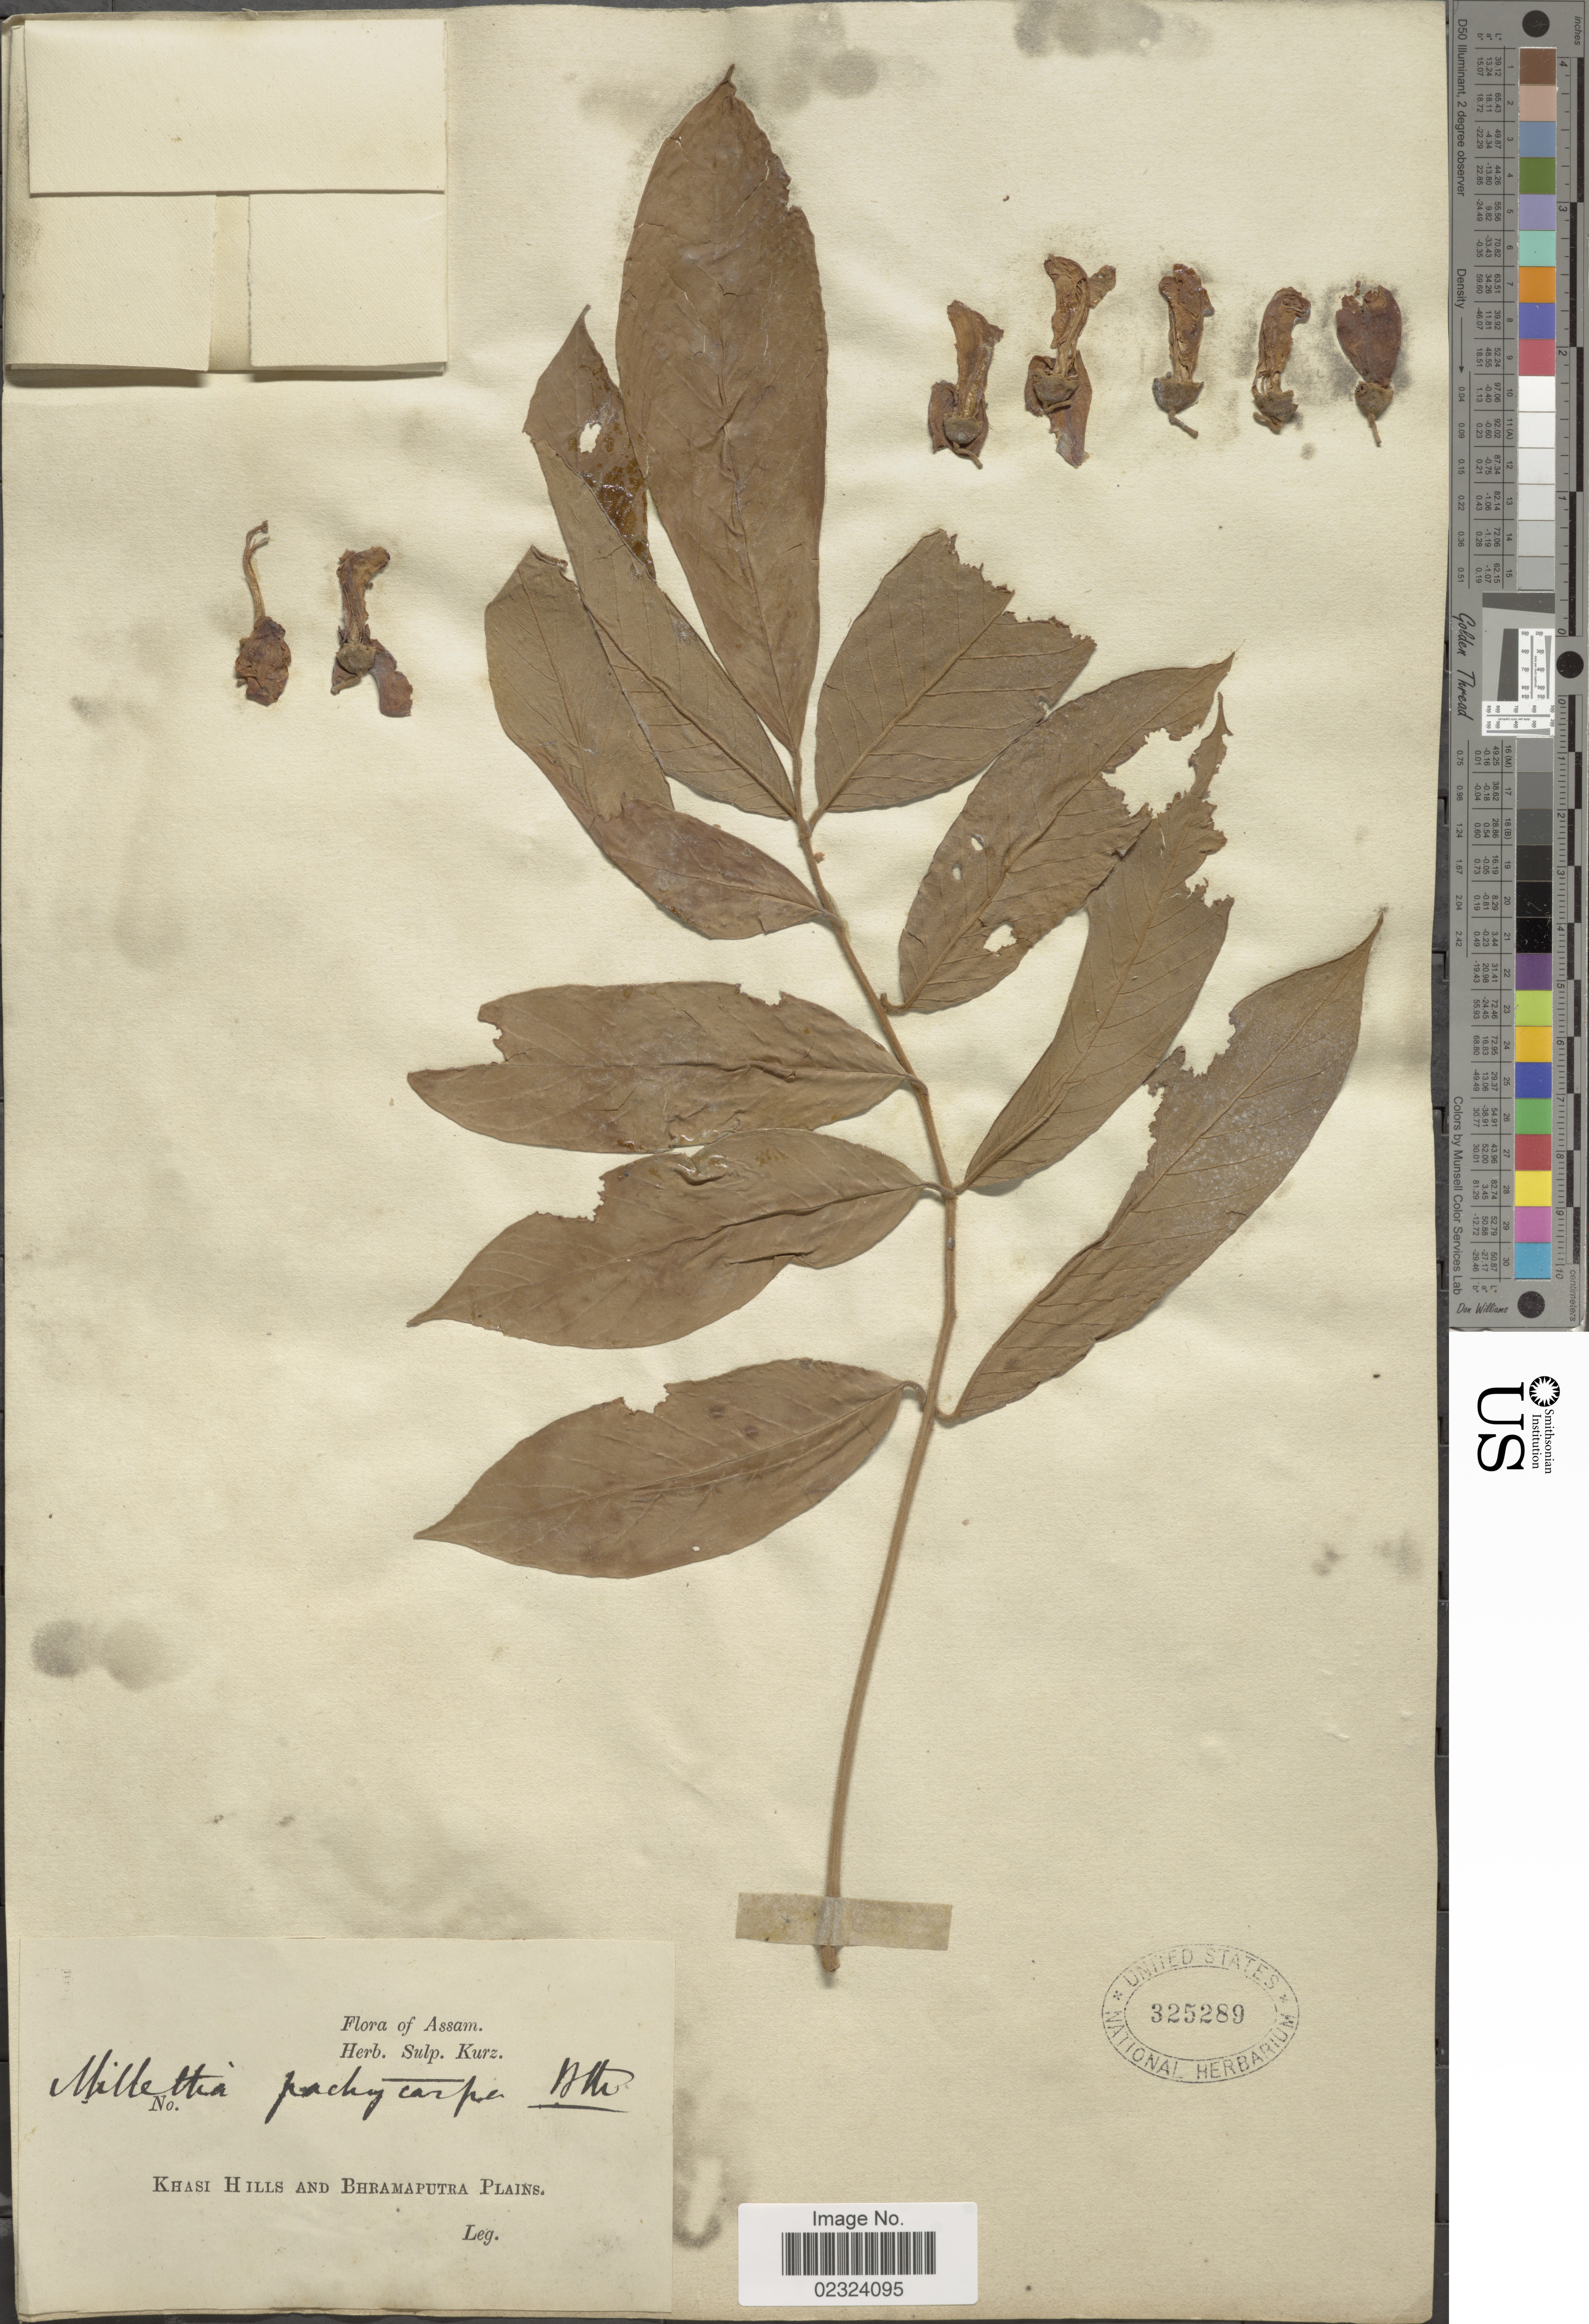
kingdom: Plantae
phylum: Tracheophyta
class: Magnoliopsida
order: Fabales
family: Fabaceae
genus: Millettia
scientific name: Millettia pachycarpa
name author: Benth.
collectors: ex herb. Sulp. Kurz.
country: India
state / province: Meghalaya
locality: Khasi Hills and Bhramaputra Plains.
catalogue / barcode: US 325289